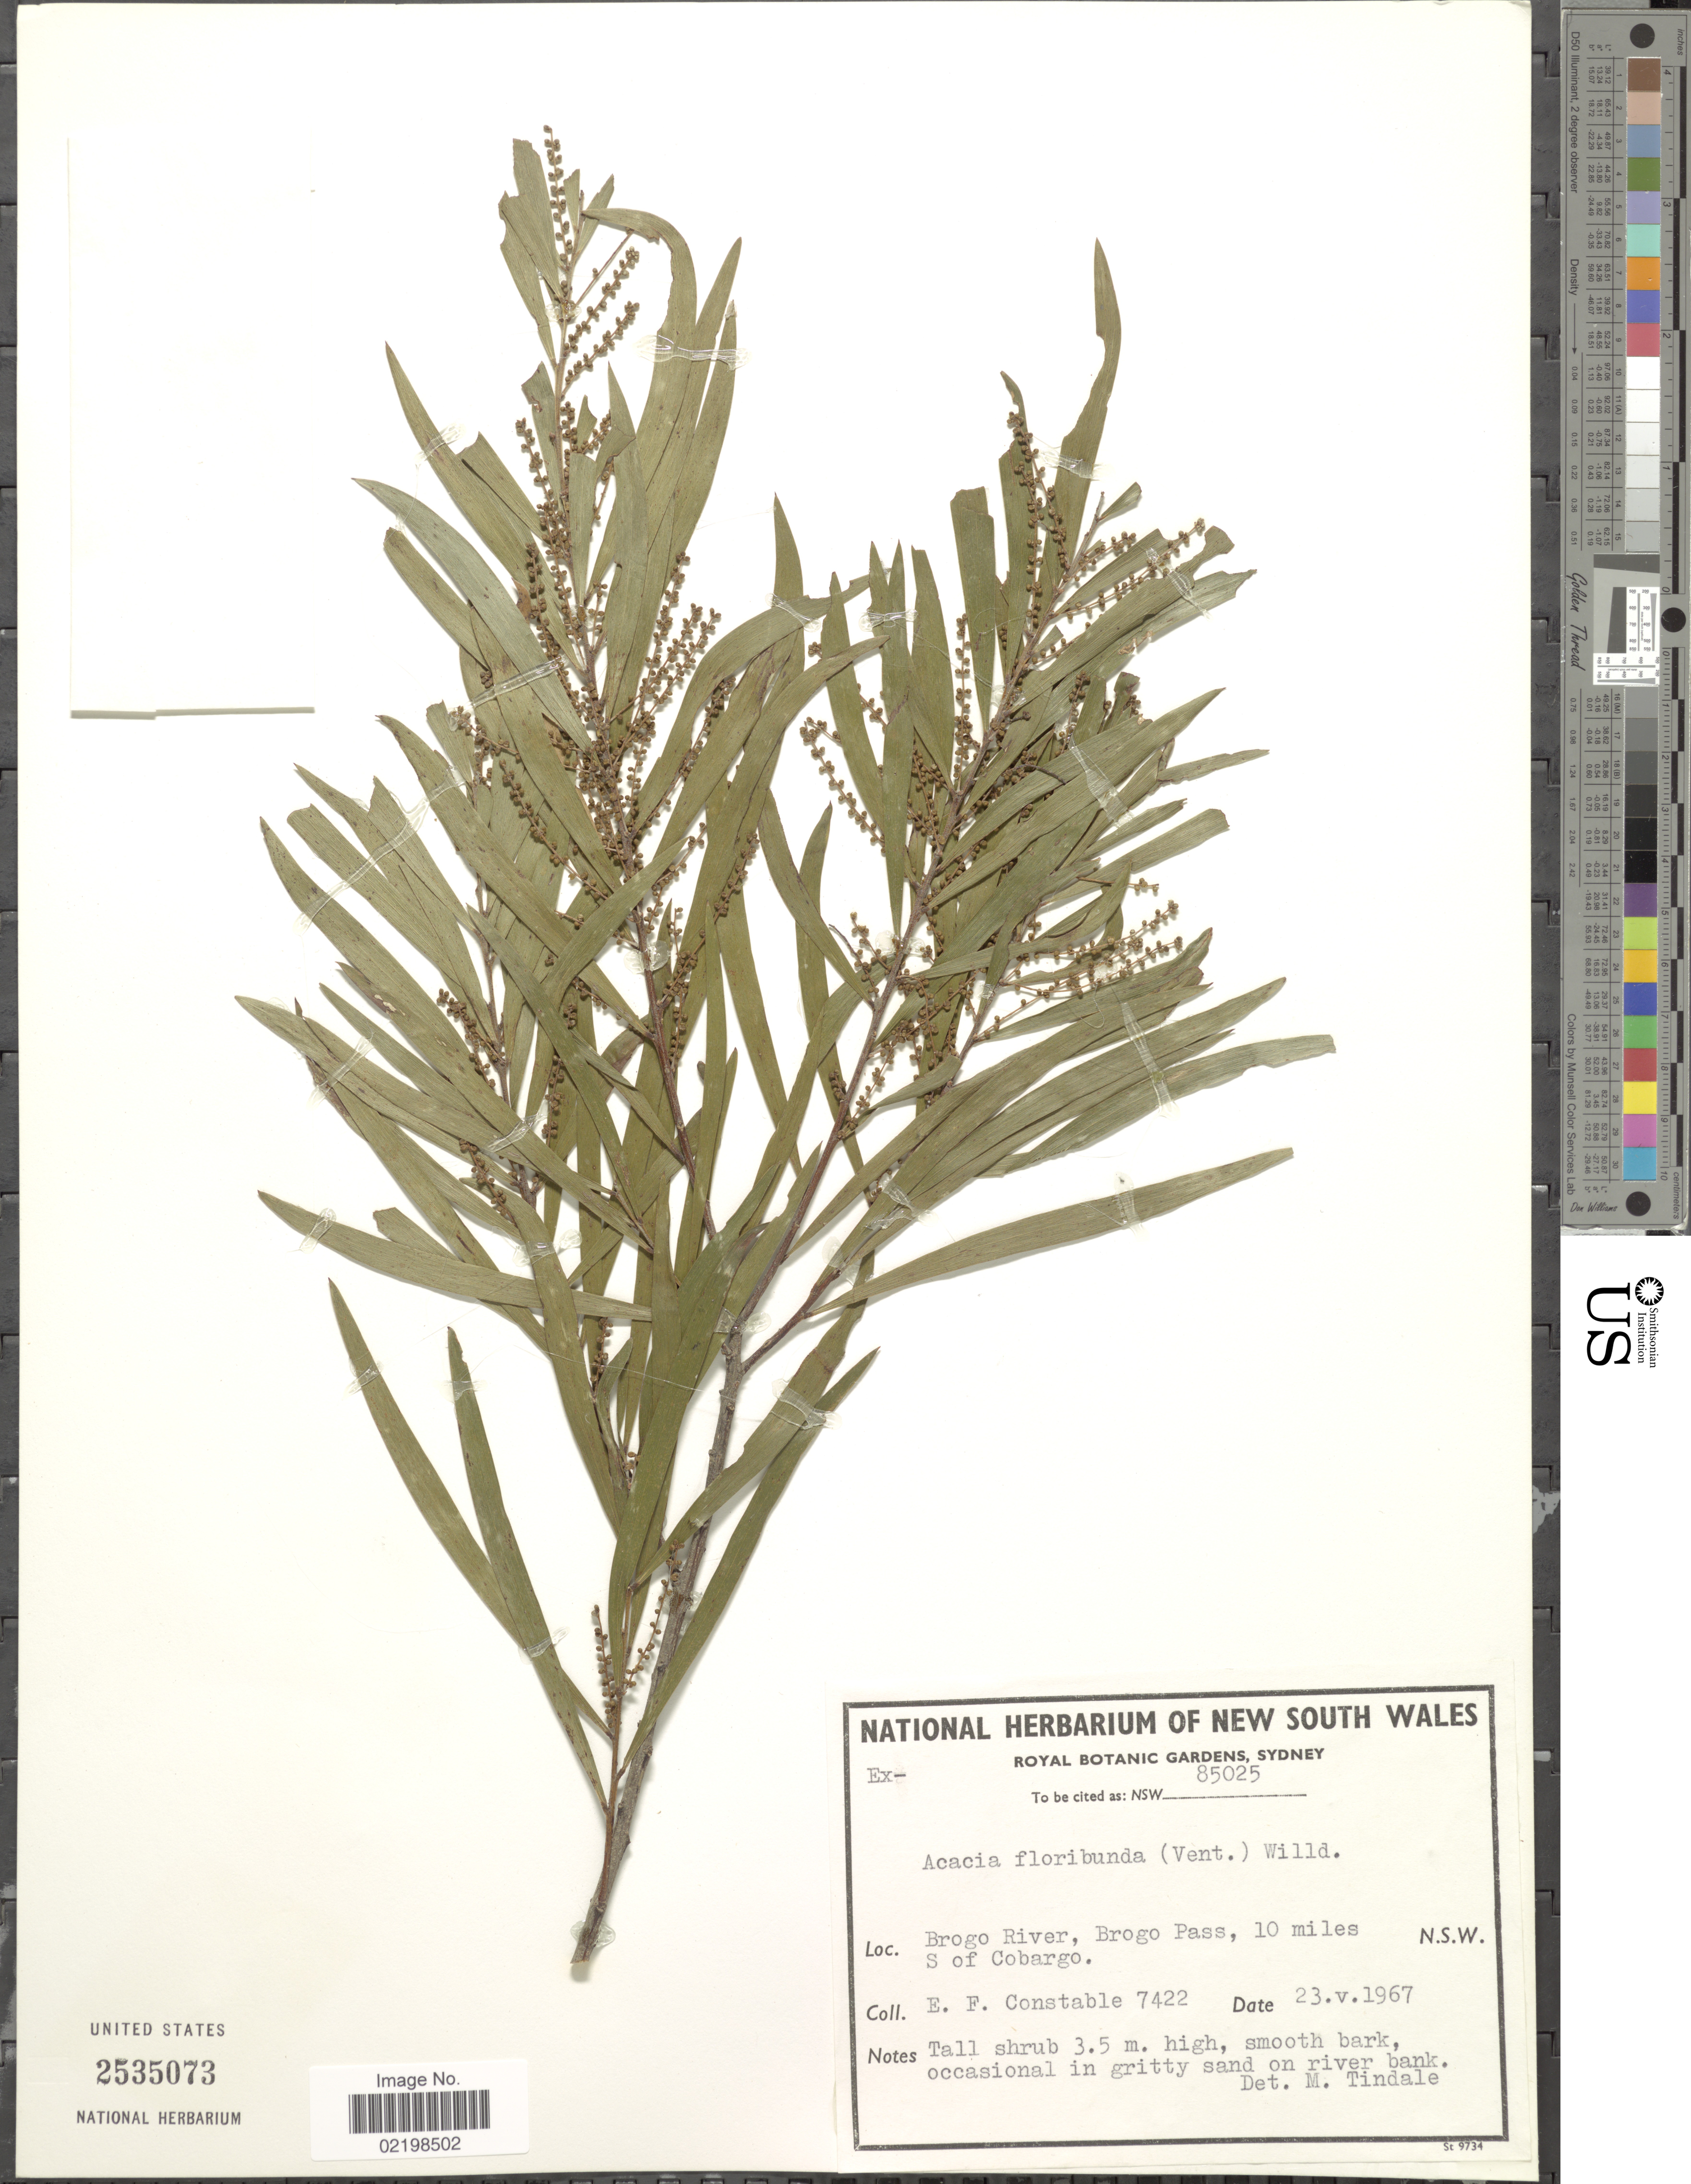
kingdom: Plantae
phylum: Tracheophyta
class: Magnoliopsida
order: Fabales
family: Fabaceae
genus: Acacia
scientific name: Acacia floribunda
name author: Willd.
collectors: E. F. Constable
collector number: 7422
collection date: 1967-05-23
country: Australia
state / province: New South Wales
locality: Brogo River, Brogo Pass, 10 miles S of Cobargo. N.S.W.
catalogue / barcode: US 2535073